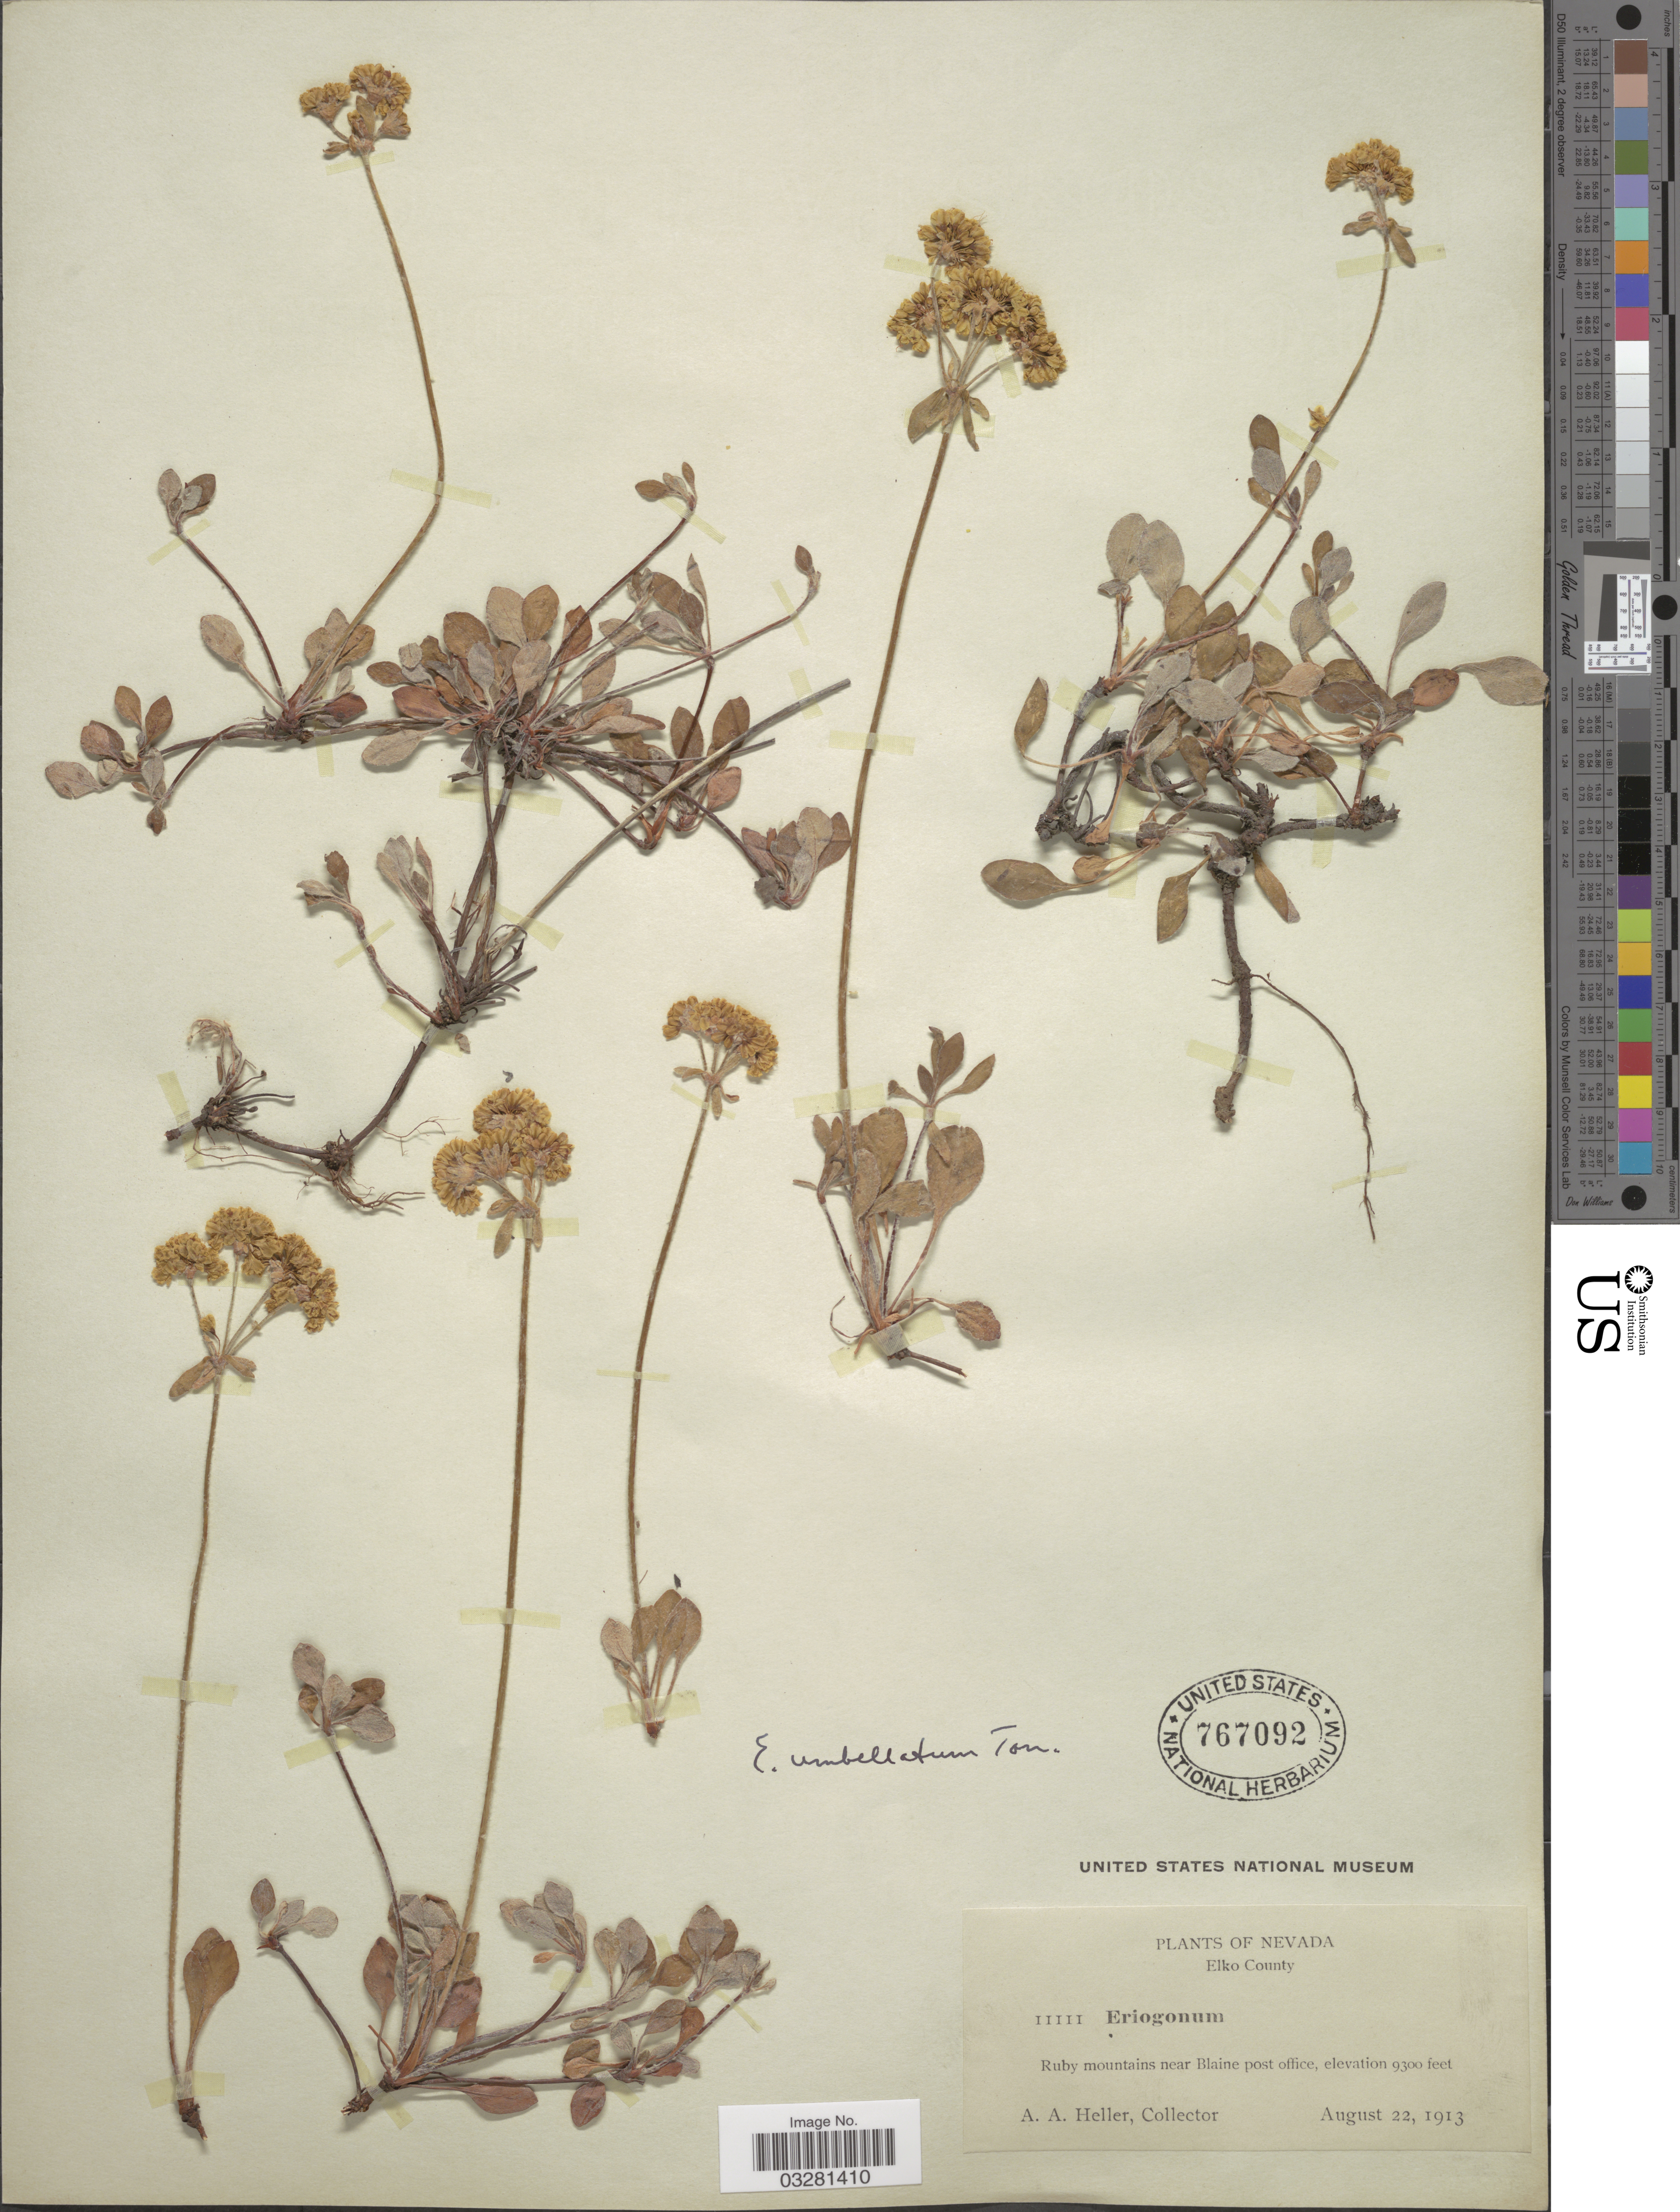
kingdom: Plantae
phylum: Tracheophyta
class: Magnoliopsida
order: Caryophyllales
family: Polygonaceae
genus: Eriogonum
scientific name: Eriogonum umbellatum var. umbellatum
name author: Torr.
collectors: A. A. Heller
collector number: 11111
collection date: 1913-08-22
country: United States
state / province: Nevada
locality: Elko County. Ruby mountains near Blaine post office.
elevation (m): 2835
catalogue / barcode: US 767092